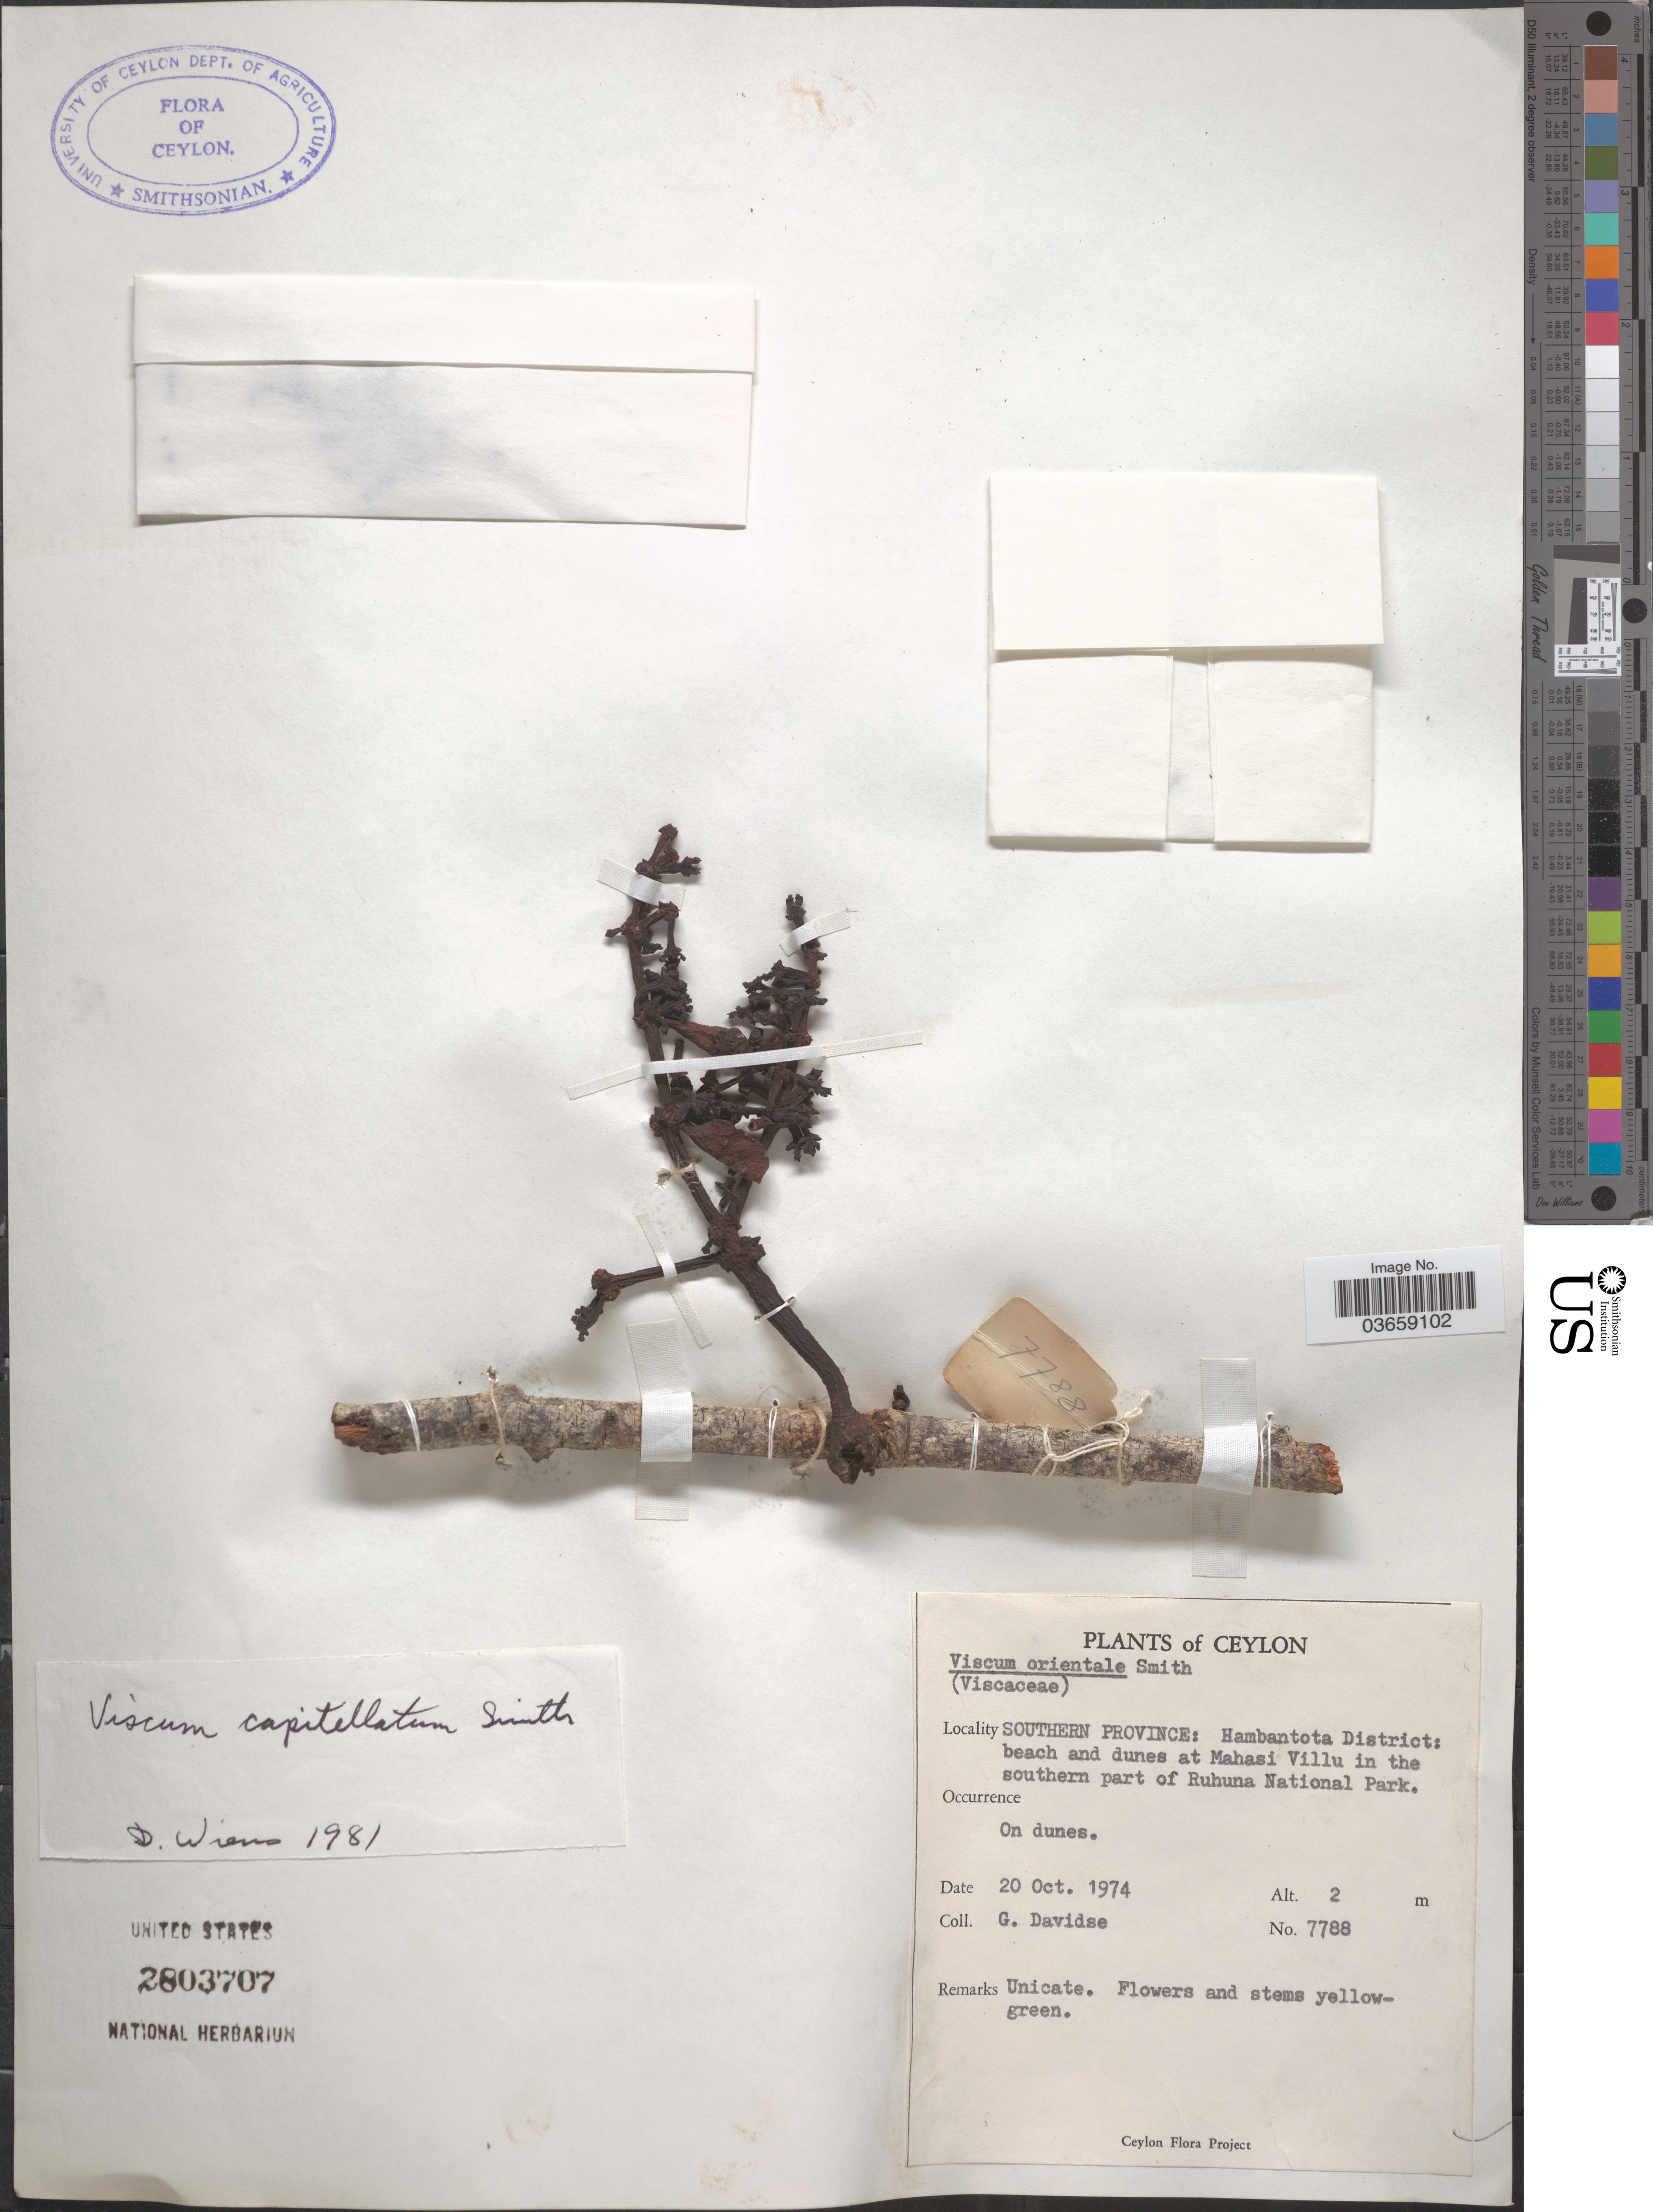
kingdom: Plantae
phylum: Tracheophyta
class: Magnoliopsida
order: Santalales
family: Viscaceae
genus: Viscum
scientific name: Viscum capitellatum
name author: Sm.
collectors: G. Davidse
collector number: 7788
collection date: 1974-10-20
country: Sri Lanka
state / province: Southern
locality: Ceylon. Hambantota District: beach and dunes at Mahasi Villu in the southern part of Ruhuna National Park.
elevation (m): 2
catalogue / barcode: US 2803707